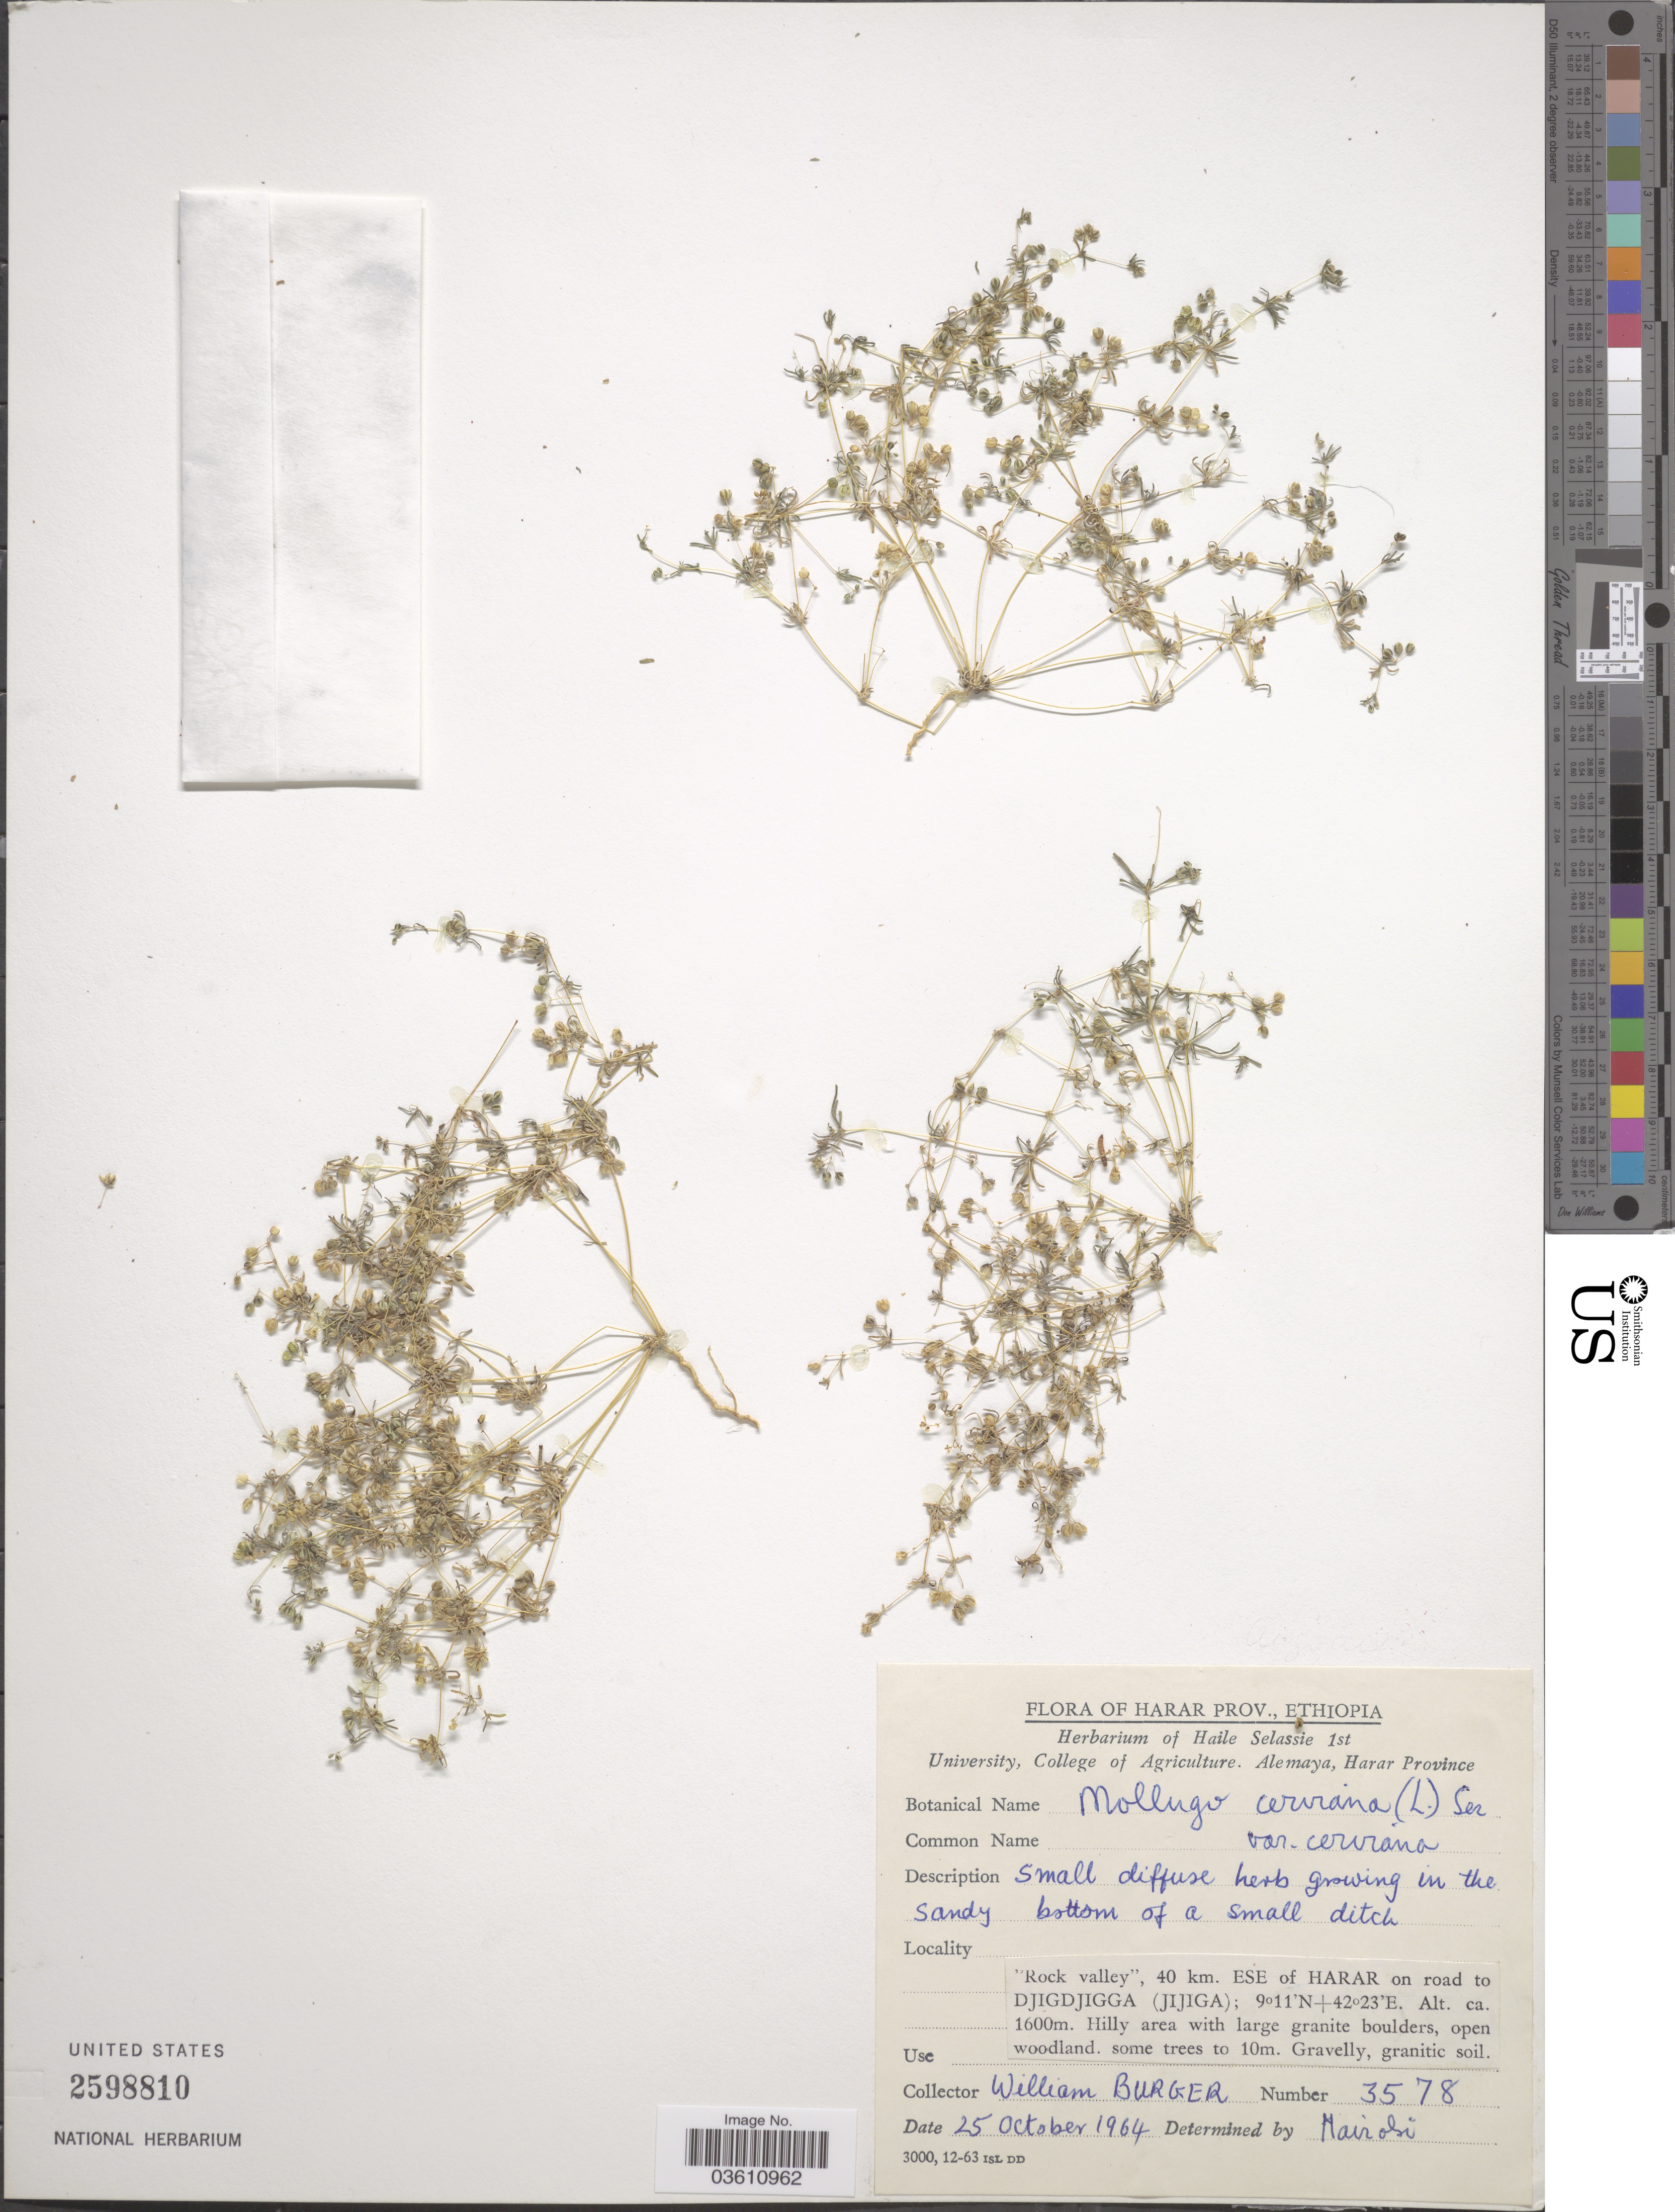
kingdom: Plantae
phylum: Tracheophyta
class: Magnoliopsida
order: Caryophyllales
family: Molluginaceae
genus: Hypertelis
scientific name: Hypertelis cerviana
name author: (L.) Thulin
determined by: Strong, Mark T., (BOT), Smithsonian Institution - National Museum of Natural History (UNITED STATES)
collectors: W. Burger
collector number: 3578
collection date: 1964-10-25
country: Ethiopia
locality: Harar Prov. "Rock valley", 40 km. ESE of Harar on road to Djigdjigga (Jijiga).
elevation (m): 1600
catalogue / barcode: US 2598810